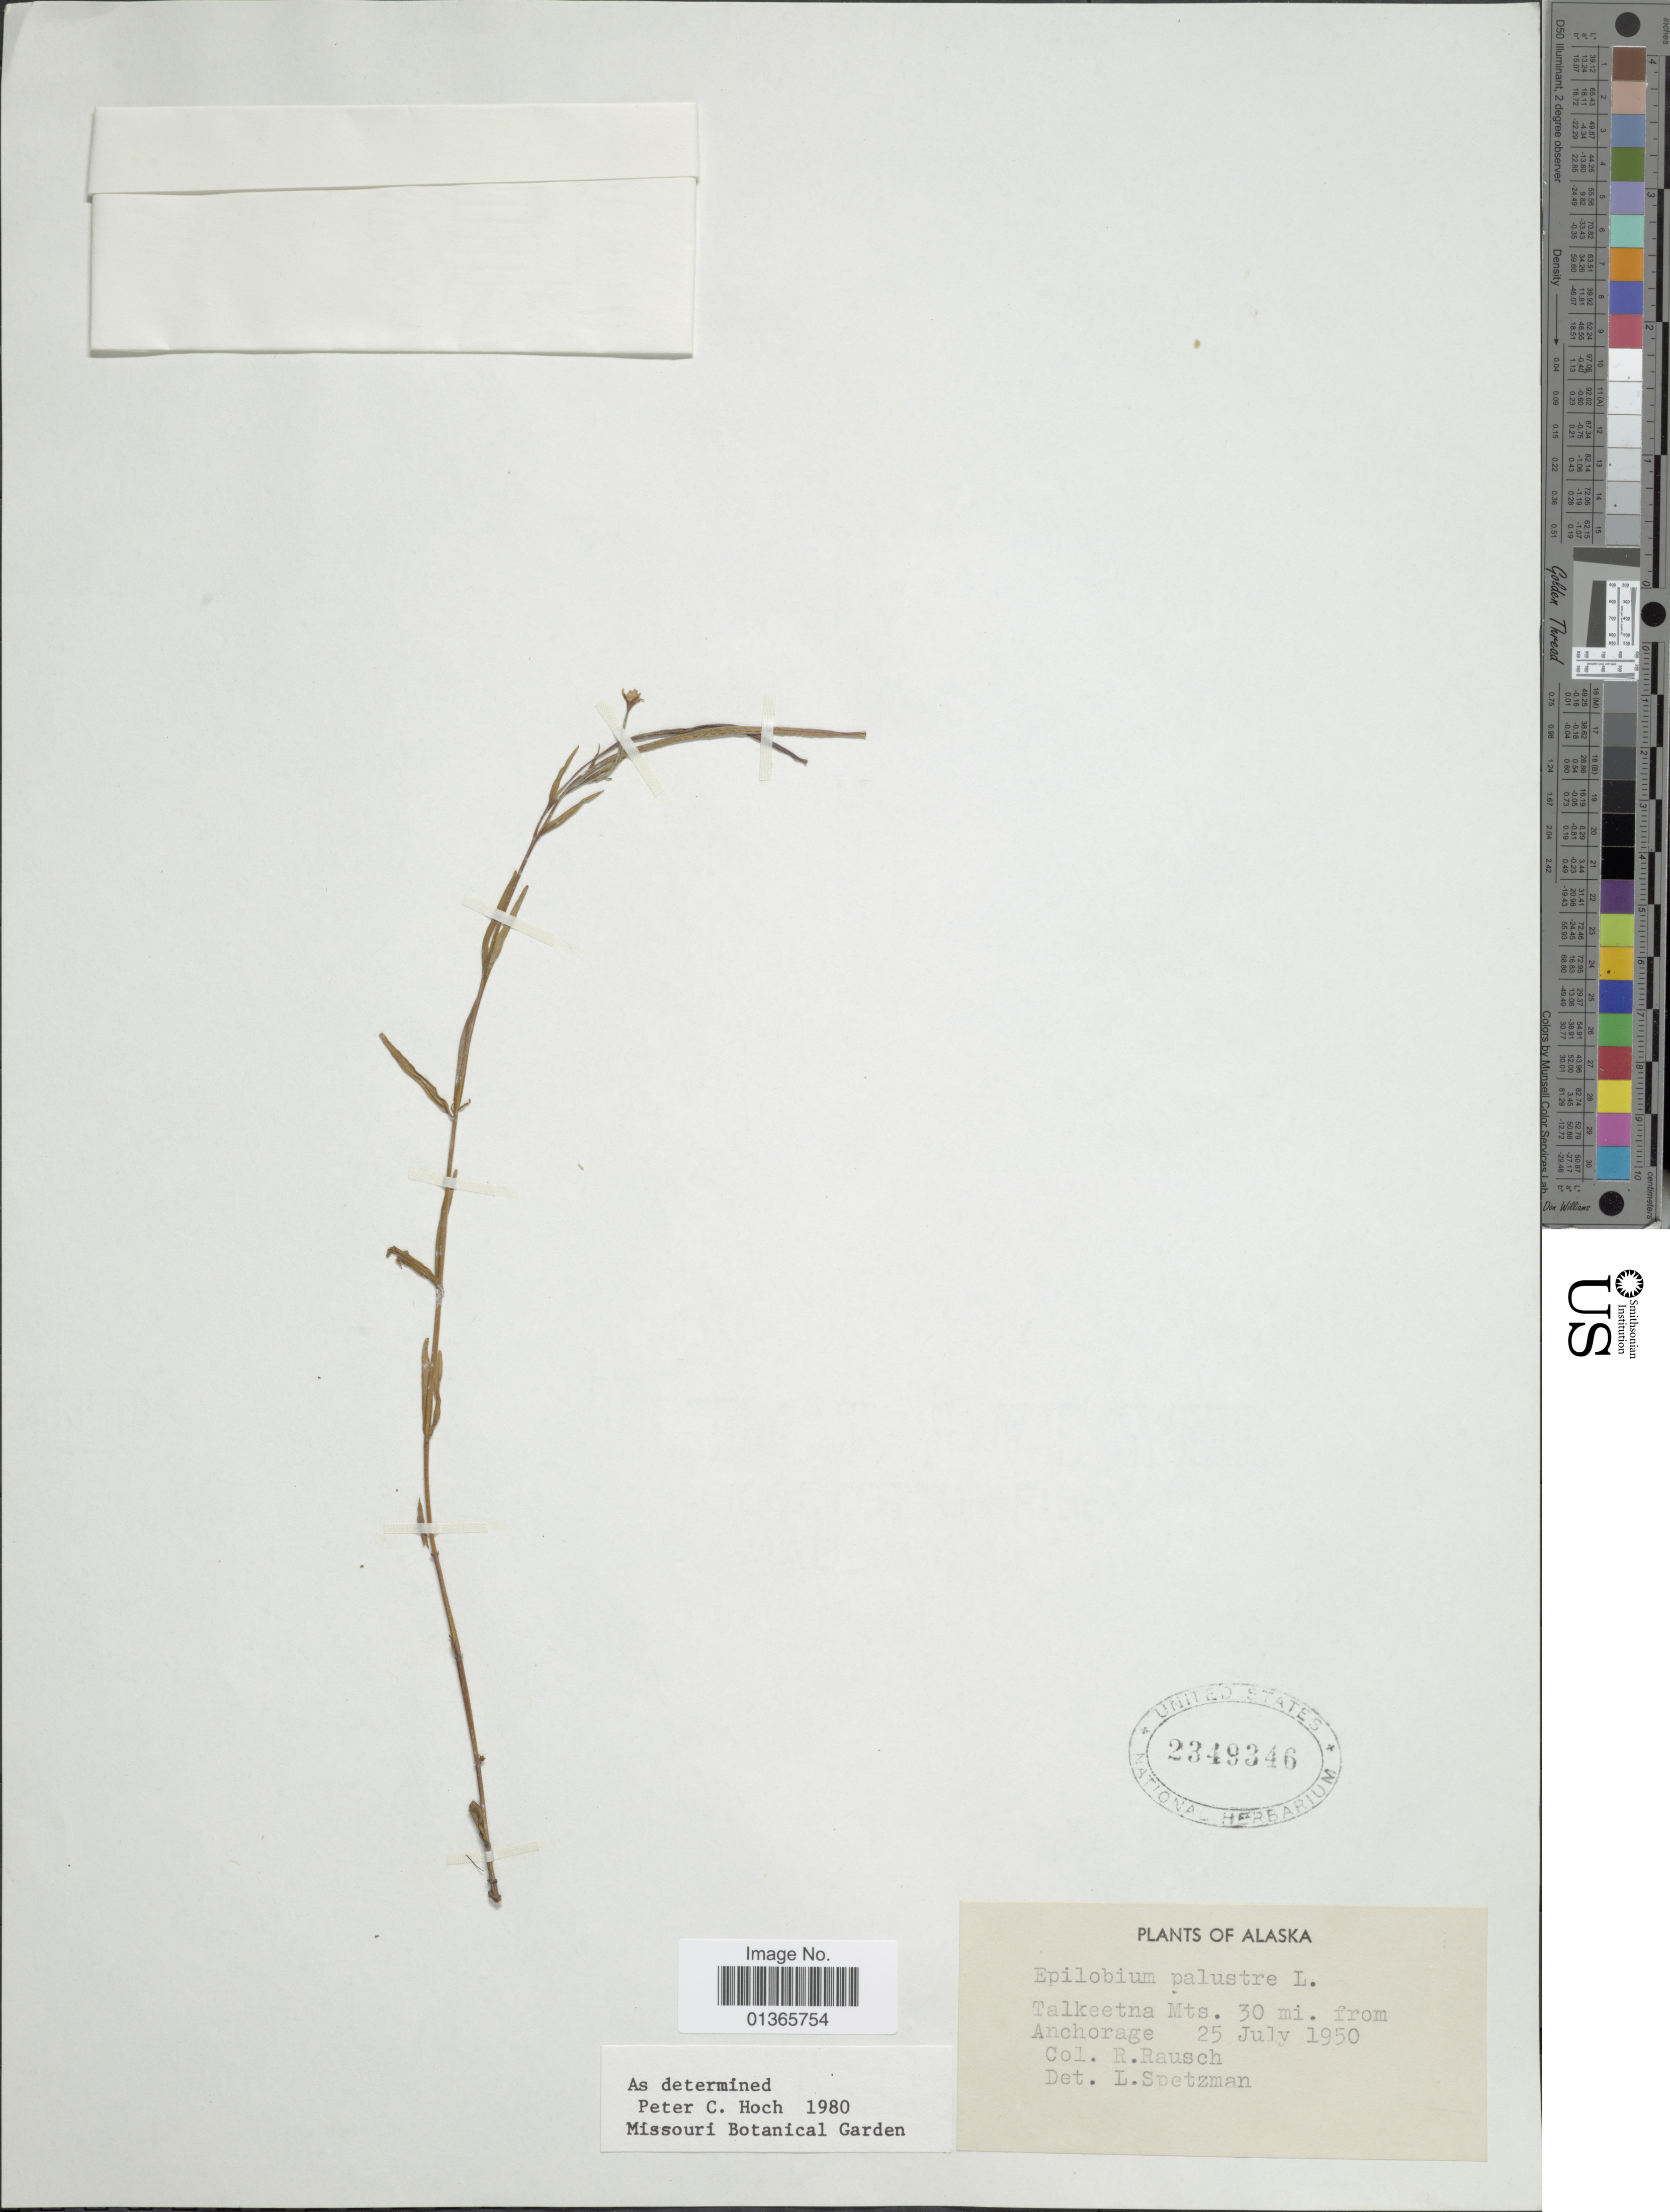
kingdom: Plantae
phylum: Tracheophyta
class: Magnoliopsida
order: Myrtales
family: Onagraceae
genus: Epilobium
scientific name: Epilobium palustre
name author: L.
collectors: R. Rausch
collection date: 1950-07-25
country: United States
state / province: Alaska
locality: Talkeetna Mts. 30 mi. from Anchorage.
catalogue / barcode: US 2349346